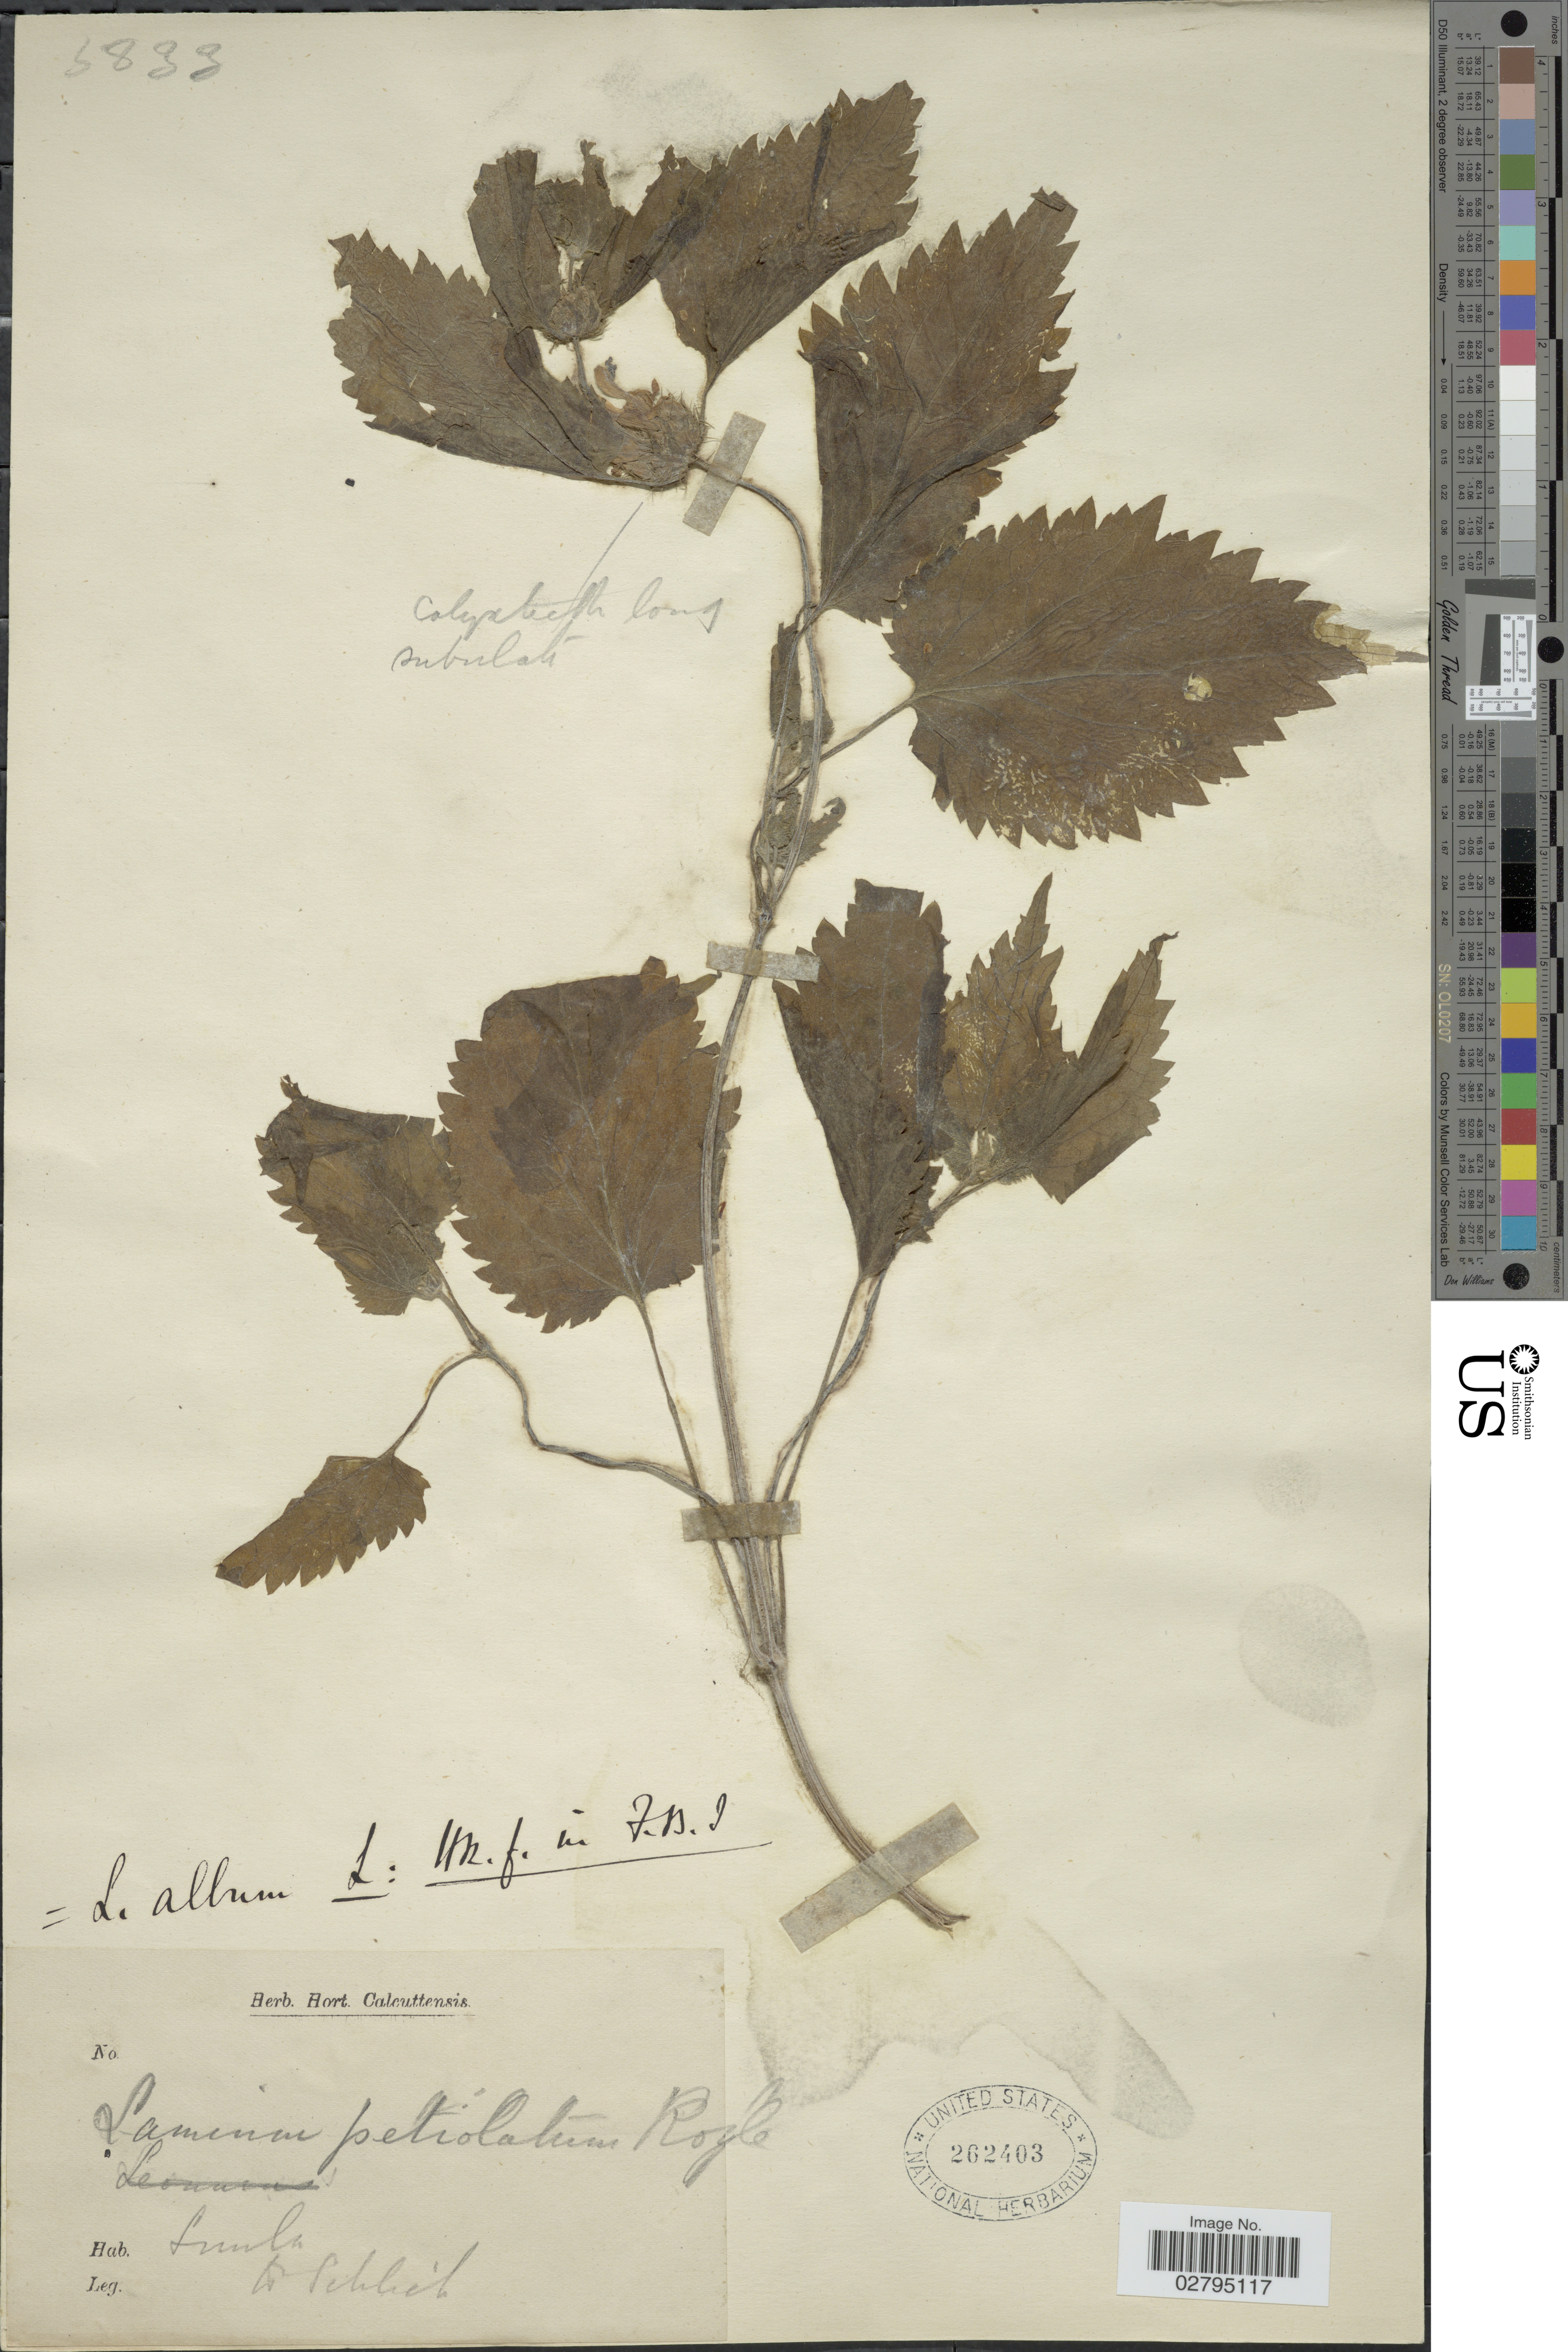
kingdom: Plantae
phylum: Tracheophyta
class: Magnoliopsida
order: Lamiales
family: Lamiaceae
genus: Lamium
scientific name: Lamium album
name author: L.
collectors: Schlieb.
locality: Sumla. [interpreted]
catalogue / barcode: US 262403